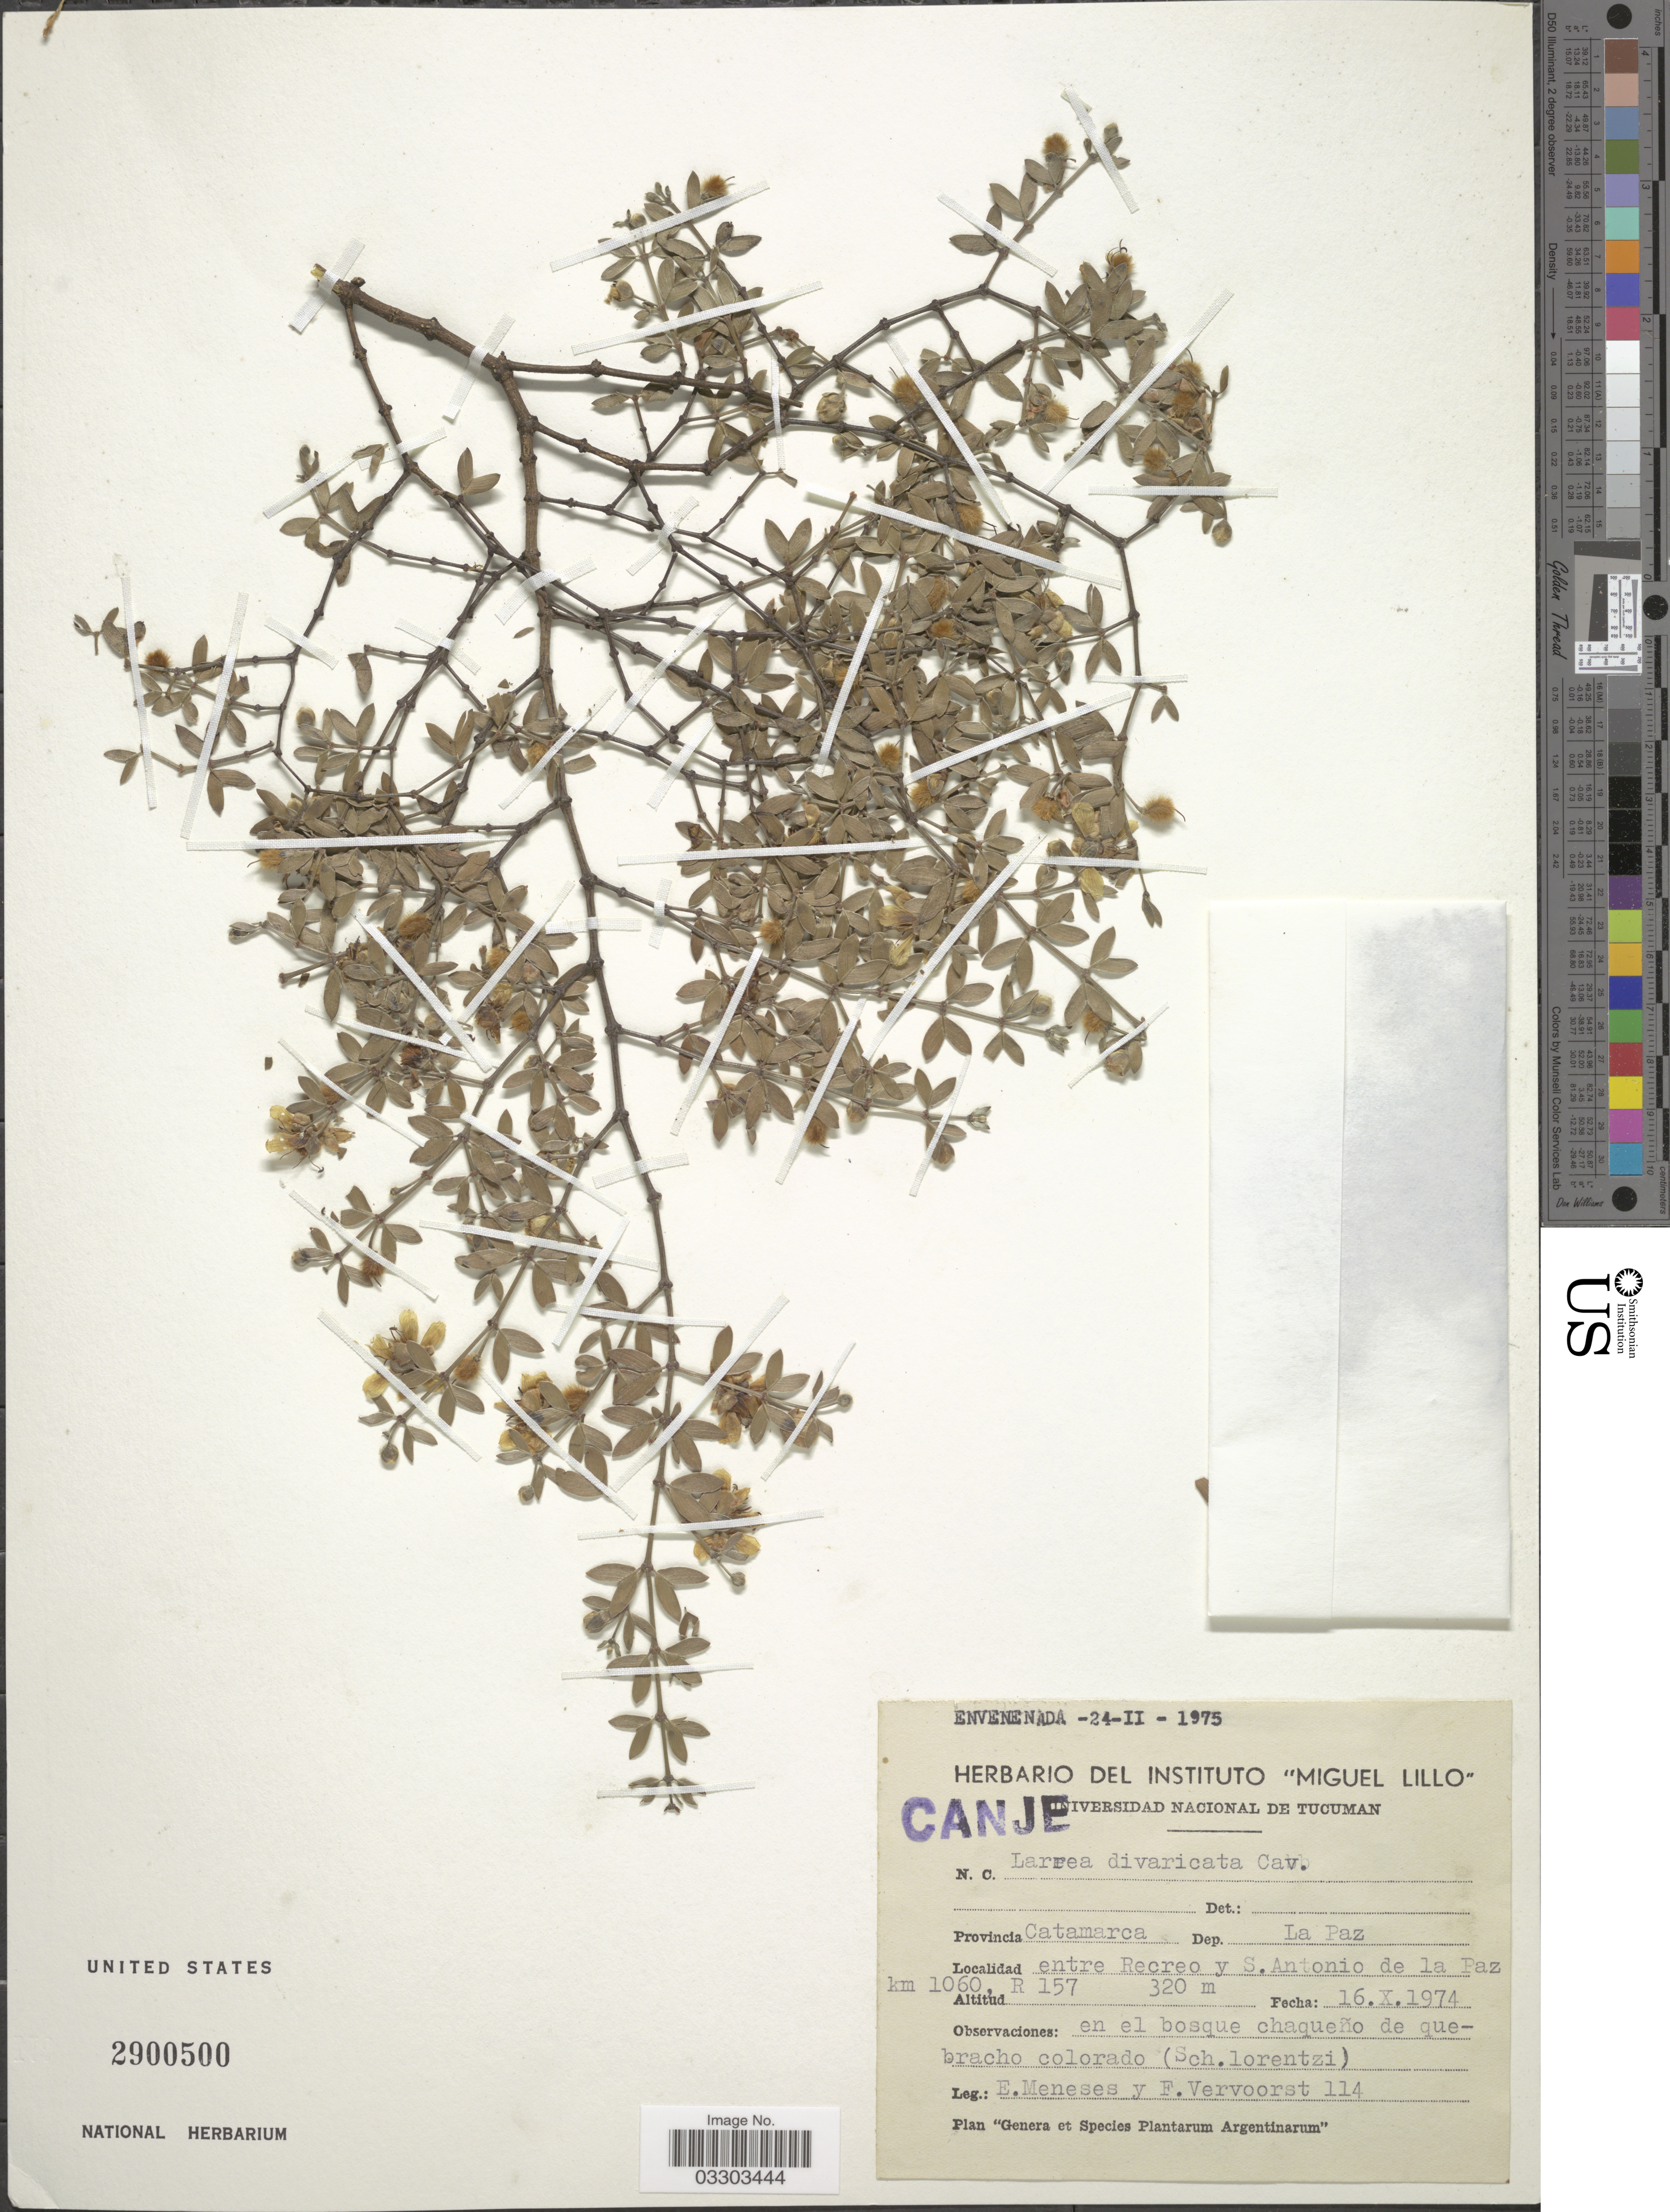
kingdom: Plantae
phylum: Tracheophyta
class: Magnoliopsida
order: Zygophyllales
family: Zygophyllaceae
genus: Larrea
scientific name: Larrea divaricata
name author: Cav.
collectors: E. Meneses & F. Vervoorst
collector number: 114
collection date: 1974-10-16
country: Argentina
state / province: Catamarca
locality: Dep. La Paz. Entre Recreo y S. Antonio de la Paz km 1060, R 157.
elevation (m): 320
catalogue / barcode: US 2900500